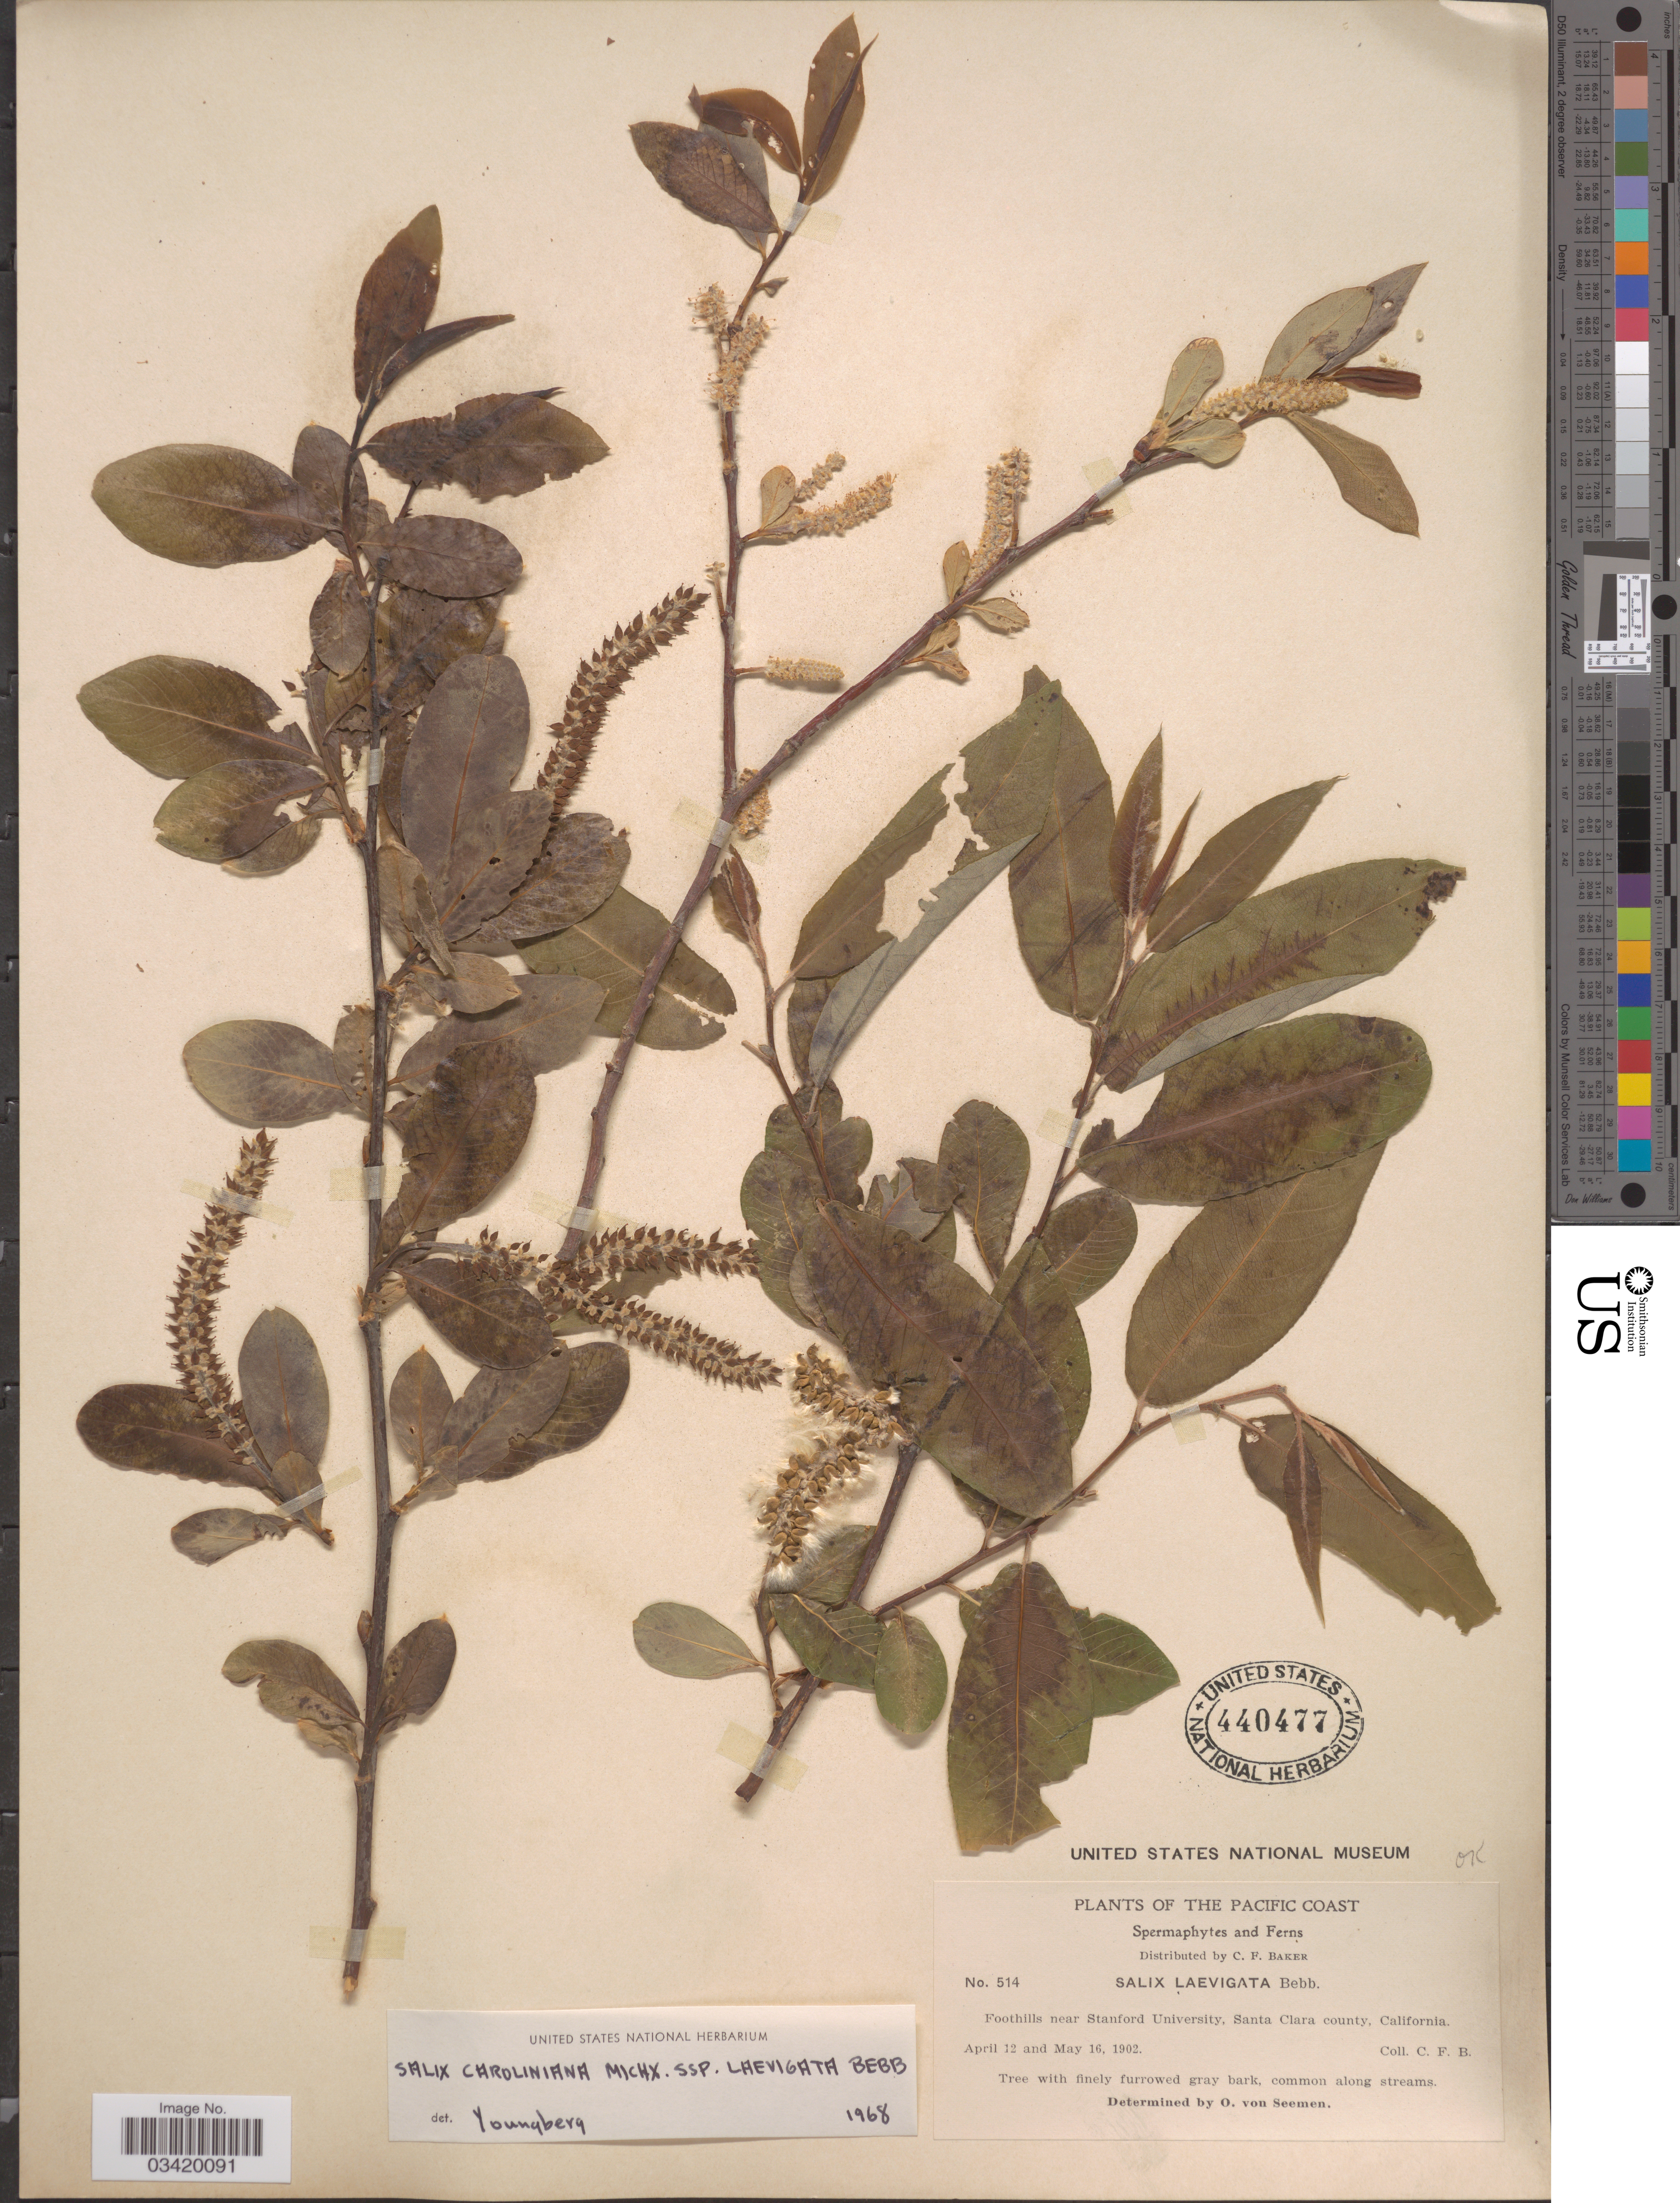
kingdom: Plantae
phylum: Tracheophyta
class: Magnoliopsida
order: Malpighiales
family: Salicaceae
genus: Salix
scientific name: Salix caroliniana subsp. laevigata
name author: Bebb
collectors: C. F. Baker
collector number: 514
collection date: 1902-04-12/1902-05-16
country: United States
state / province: California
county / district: Santa Clara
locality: The Pacific Coast. Foothills near Stanford University, Santa Clara county.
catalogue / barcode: US 440477